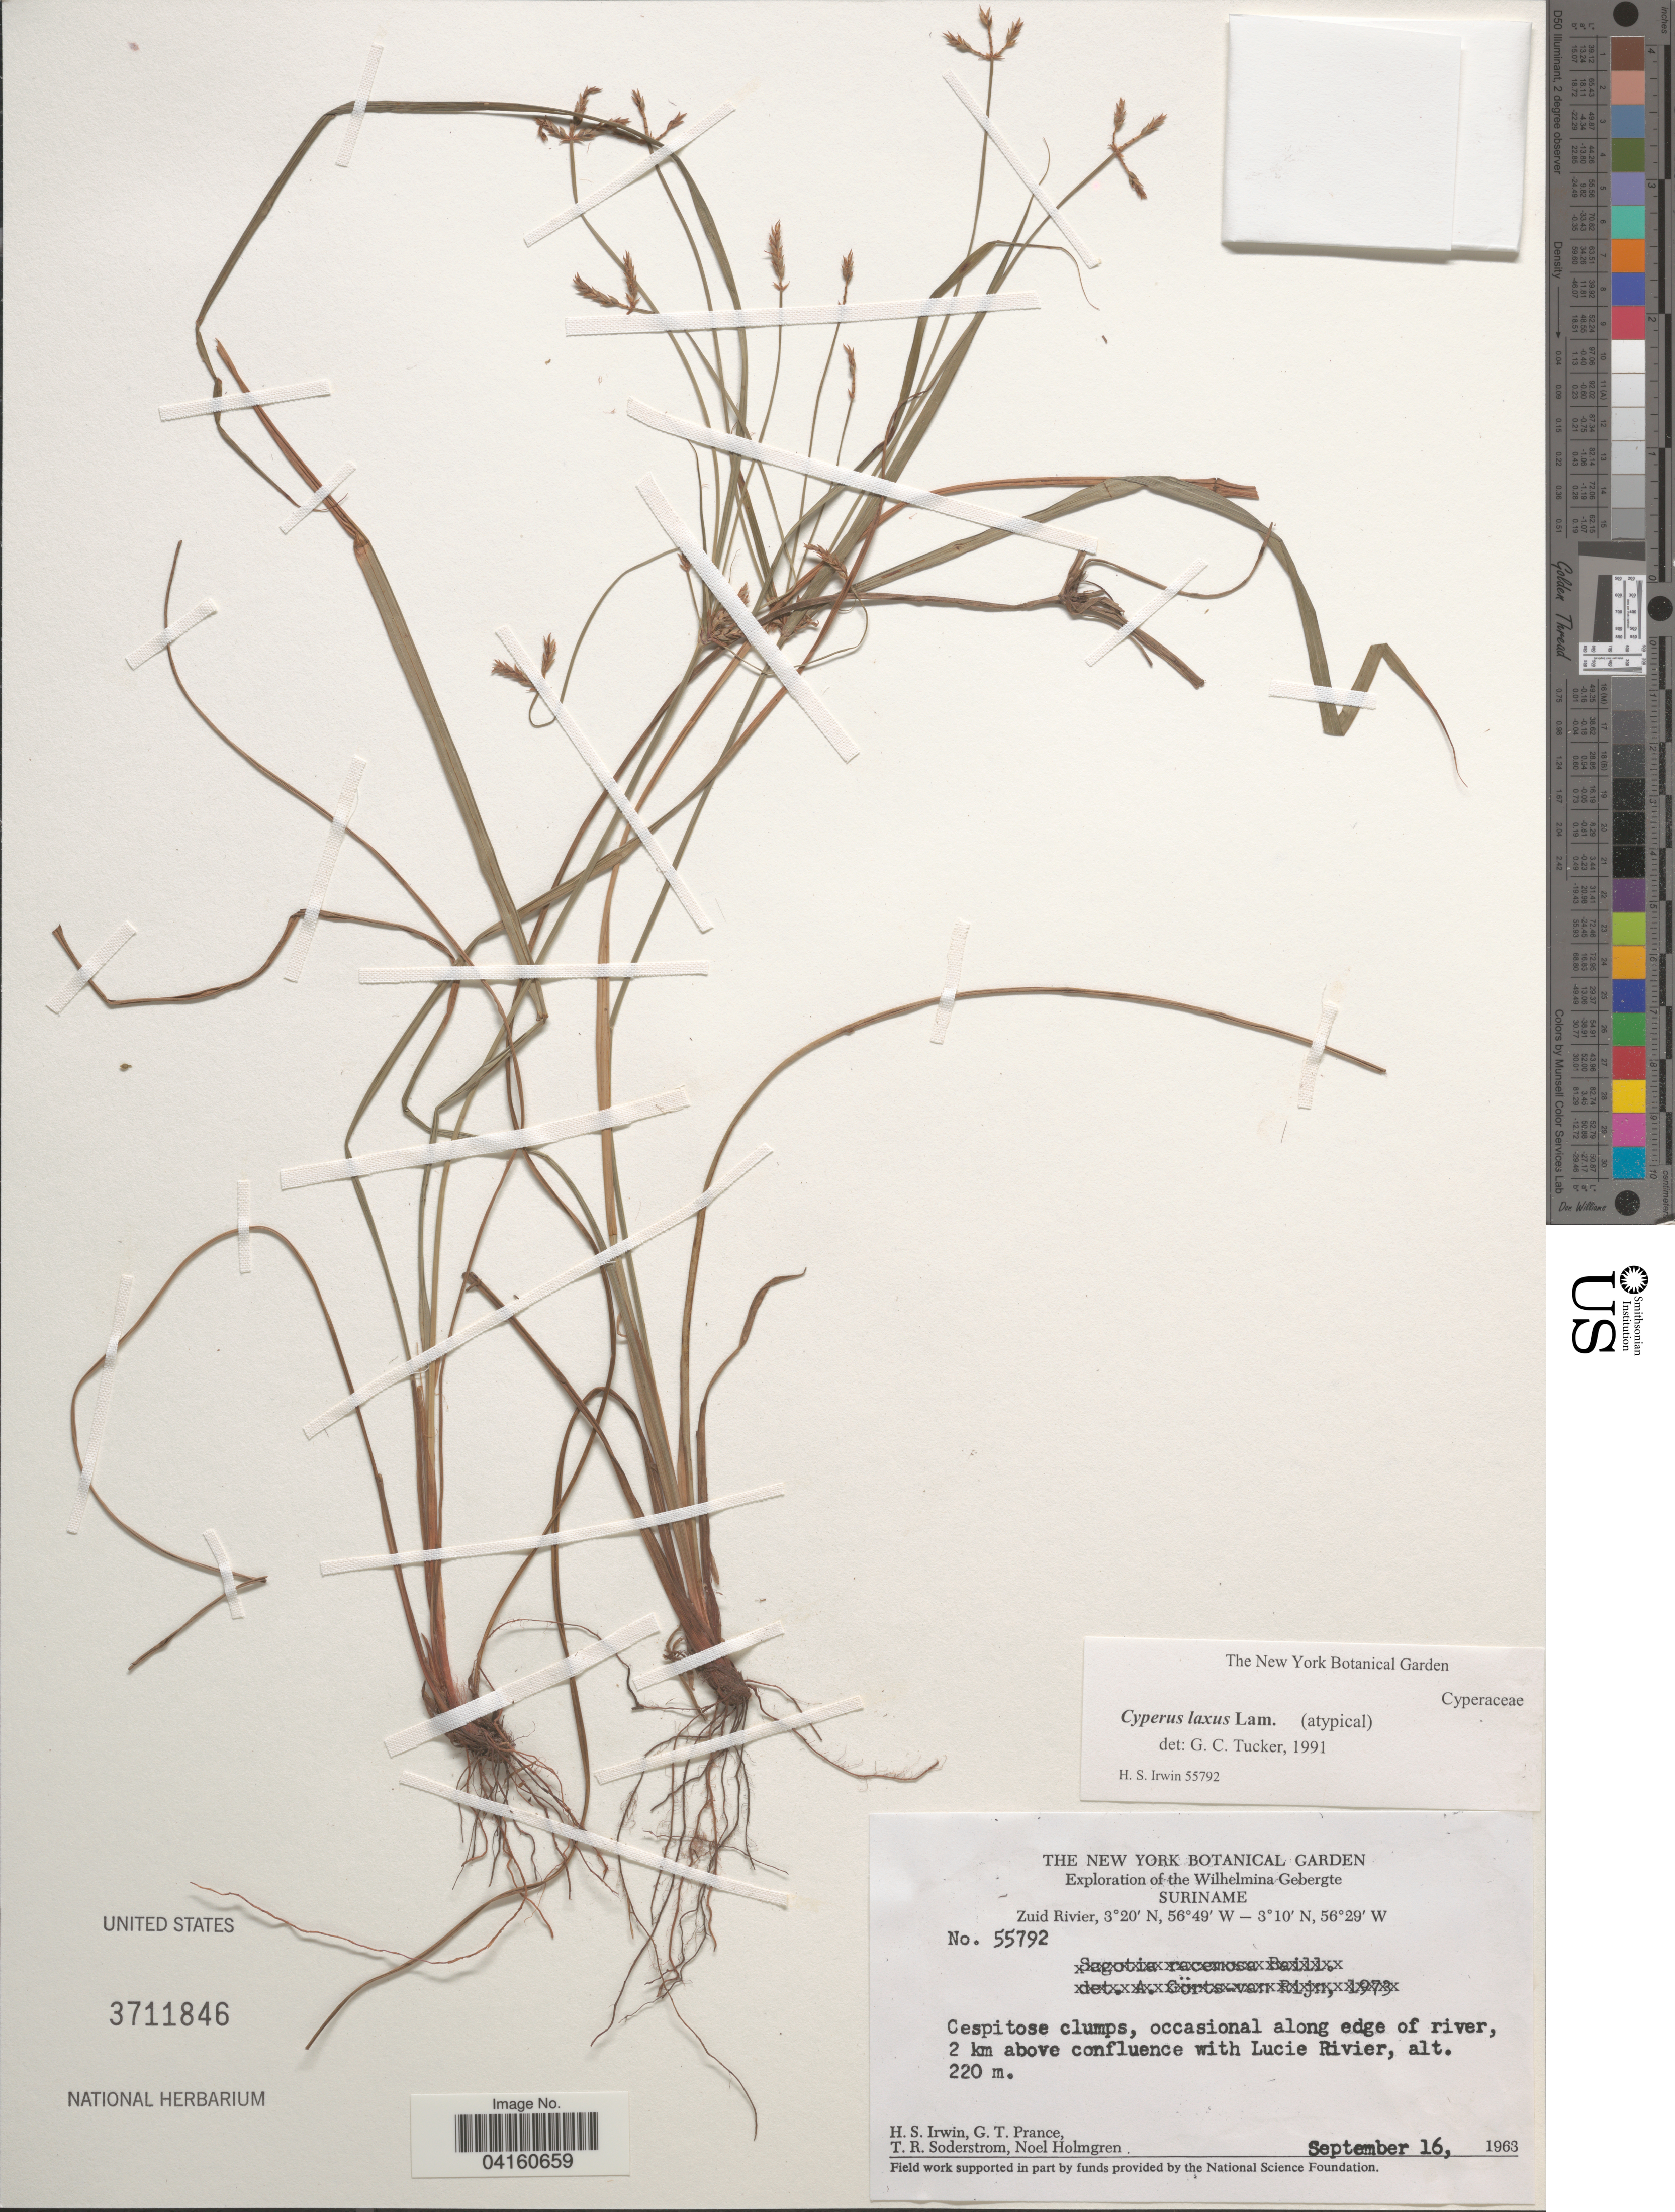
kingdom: Plantae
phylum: Tracheophyta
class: Liliopsida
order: Poales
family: Cyperaceae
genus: Cyperus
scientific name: Cyperus laxus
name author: Lam.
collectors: H. Irwin, G. T. Prance, T. R. Soderstrom & N. H. Holmgren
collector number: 55792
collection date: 1963-09-16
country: Suriname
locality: Exploration of the Wilhelmina Gebergte. Zuid Rivier. Occasional along edge of river, 2 km above confluence with Lucie Rivier.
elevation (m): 220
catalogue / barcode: US 3711846